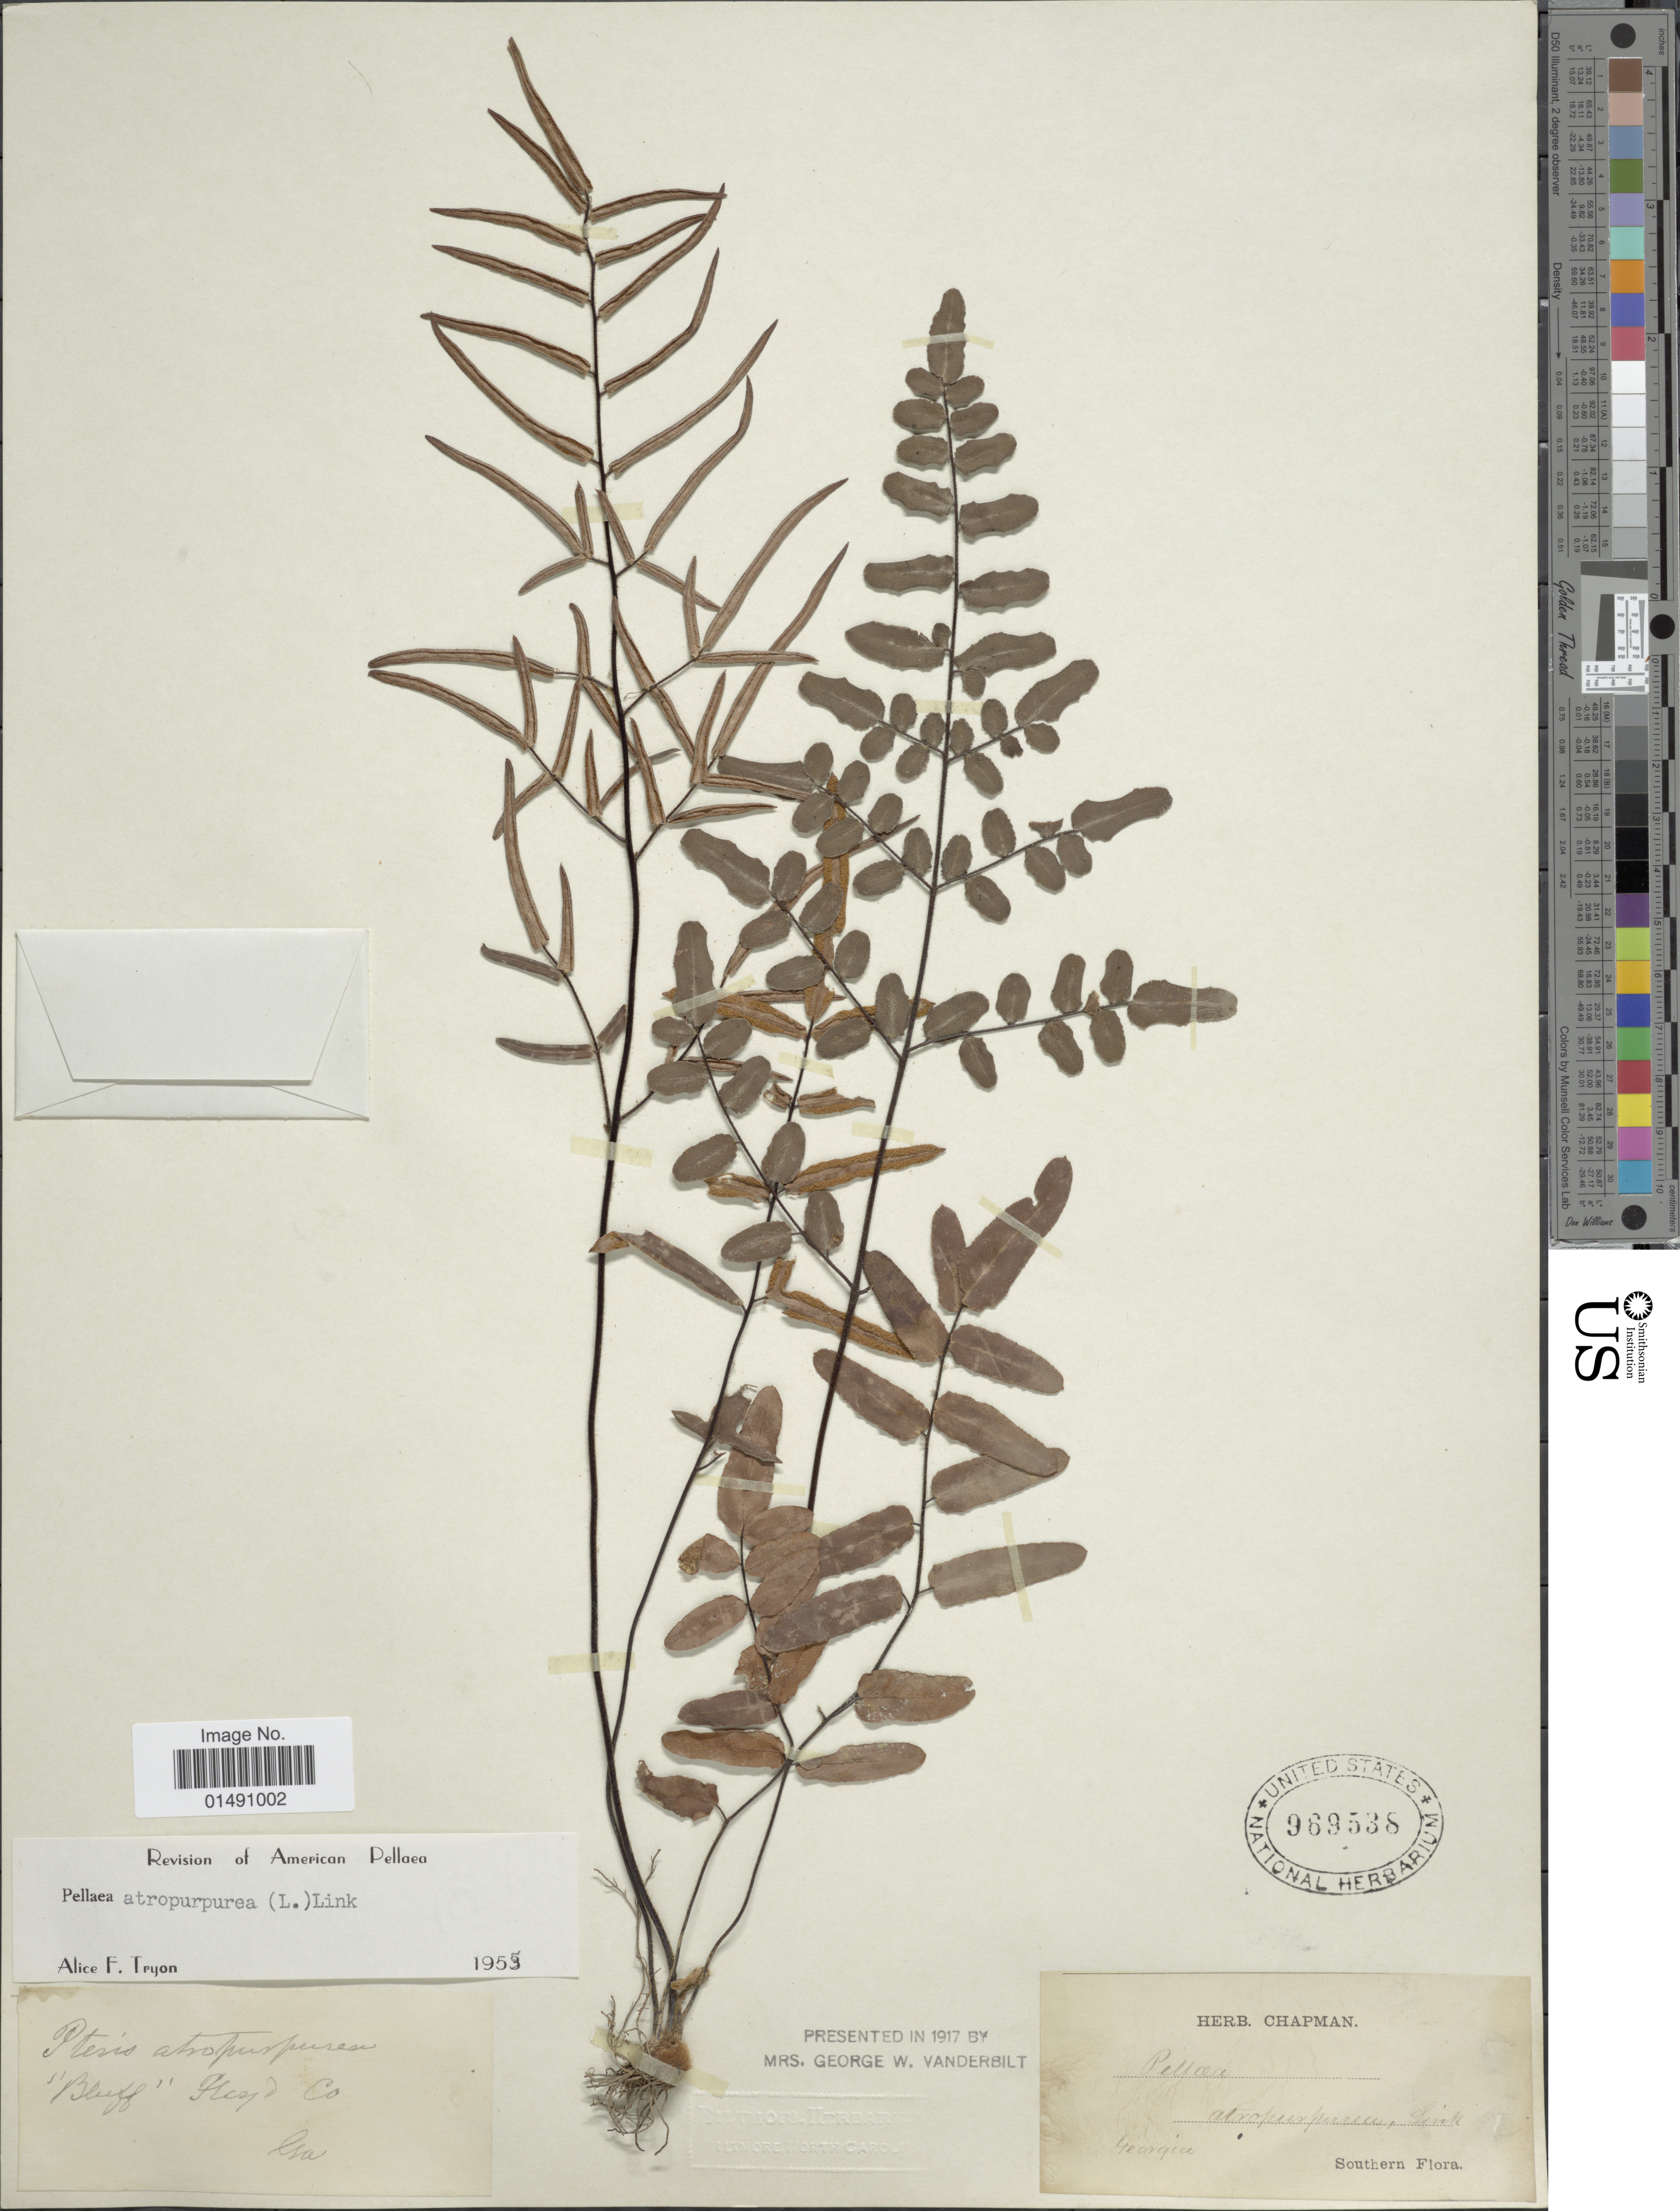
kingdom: Plantae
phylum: Tracheophyta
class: Polypodiopsida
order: Polypodiales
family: Pteridaceae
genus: Pellaea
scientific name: Pellaea atropurpurea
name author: (L.) Link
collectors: ex herb. Chapman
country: United States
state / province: Georgia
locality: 'Bluff' Floyd Co. Southern.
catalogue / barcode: US 969538